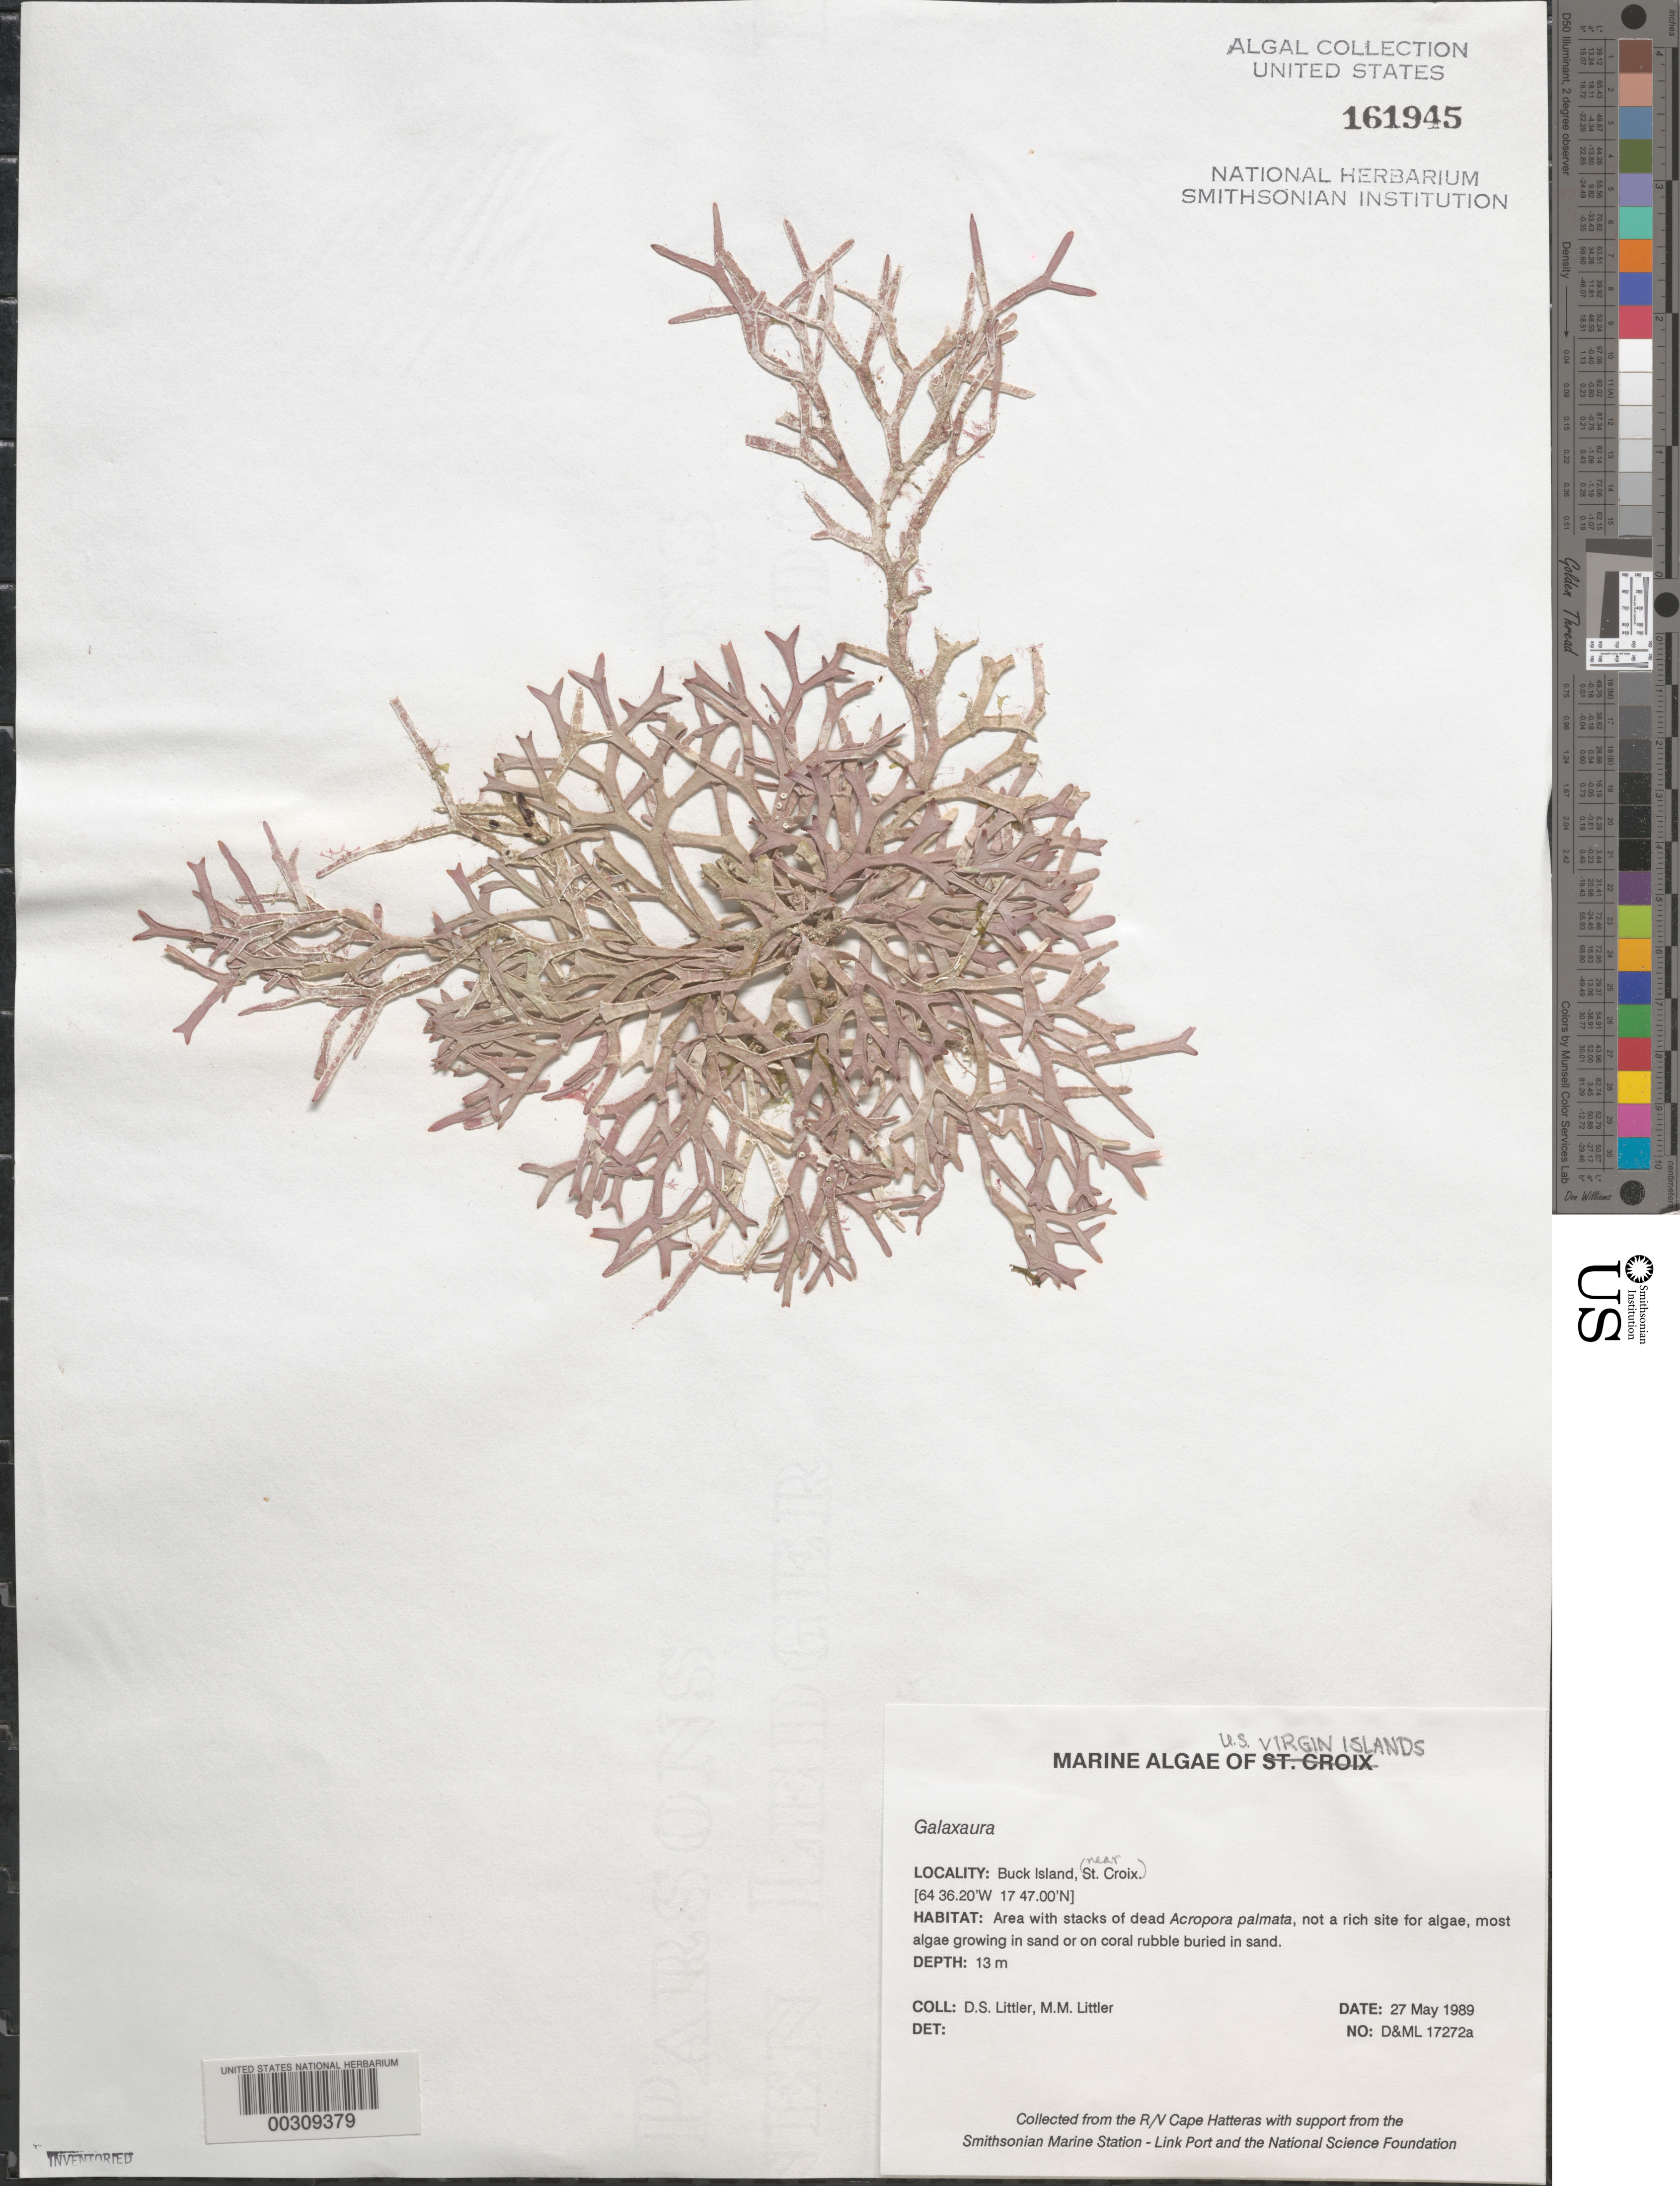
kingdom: Plantae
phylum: Rhodophyta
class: Florideophyceae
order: Nemaliales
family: Galaxauraceae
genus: Galaxaura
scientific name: Galaxaura sp.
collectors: D. S. Littler & M. M. Littler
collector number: D&ML 17272a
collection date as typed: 27 May 1989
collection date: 1989-05-27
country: U.S. Virgin Islands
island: St. Croix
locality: Buck Island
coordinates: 17 47.00' N, 54 36.20' W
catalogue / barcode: US 161945